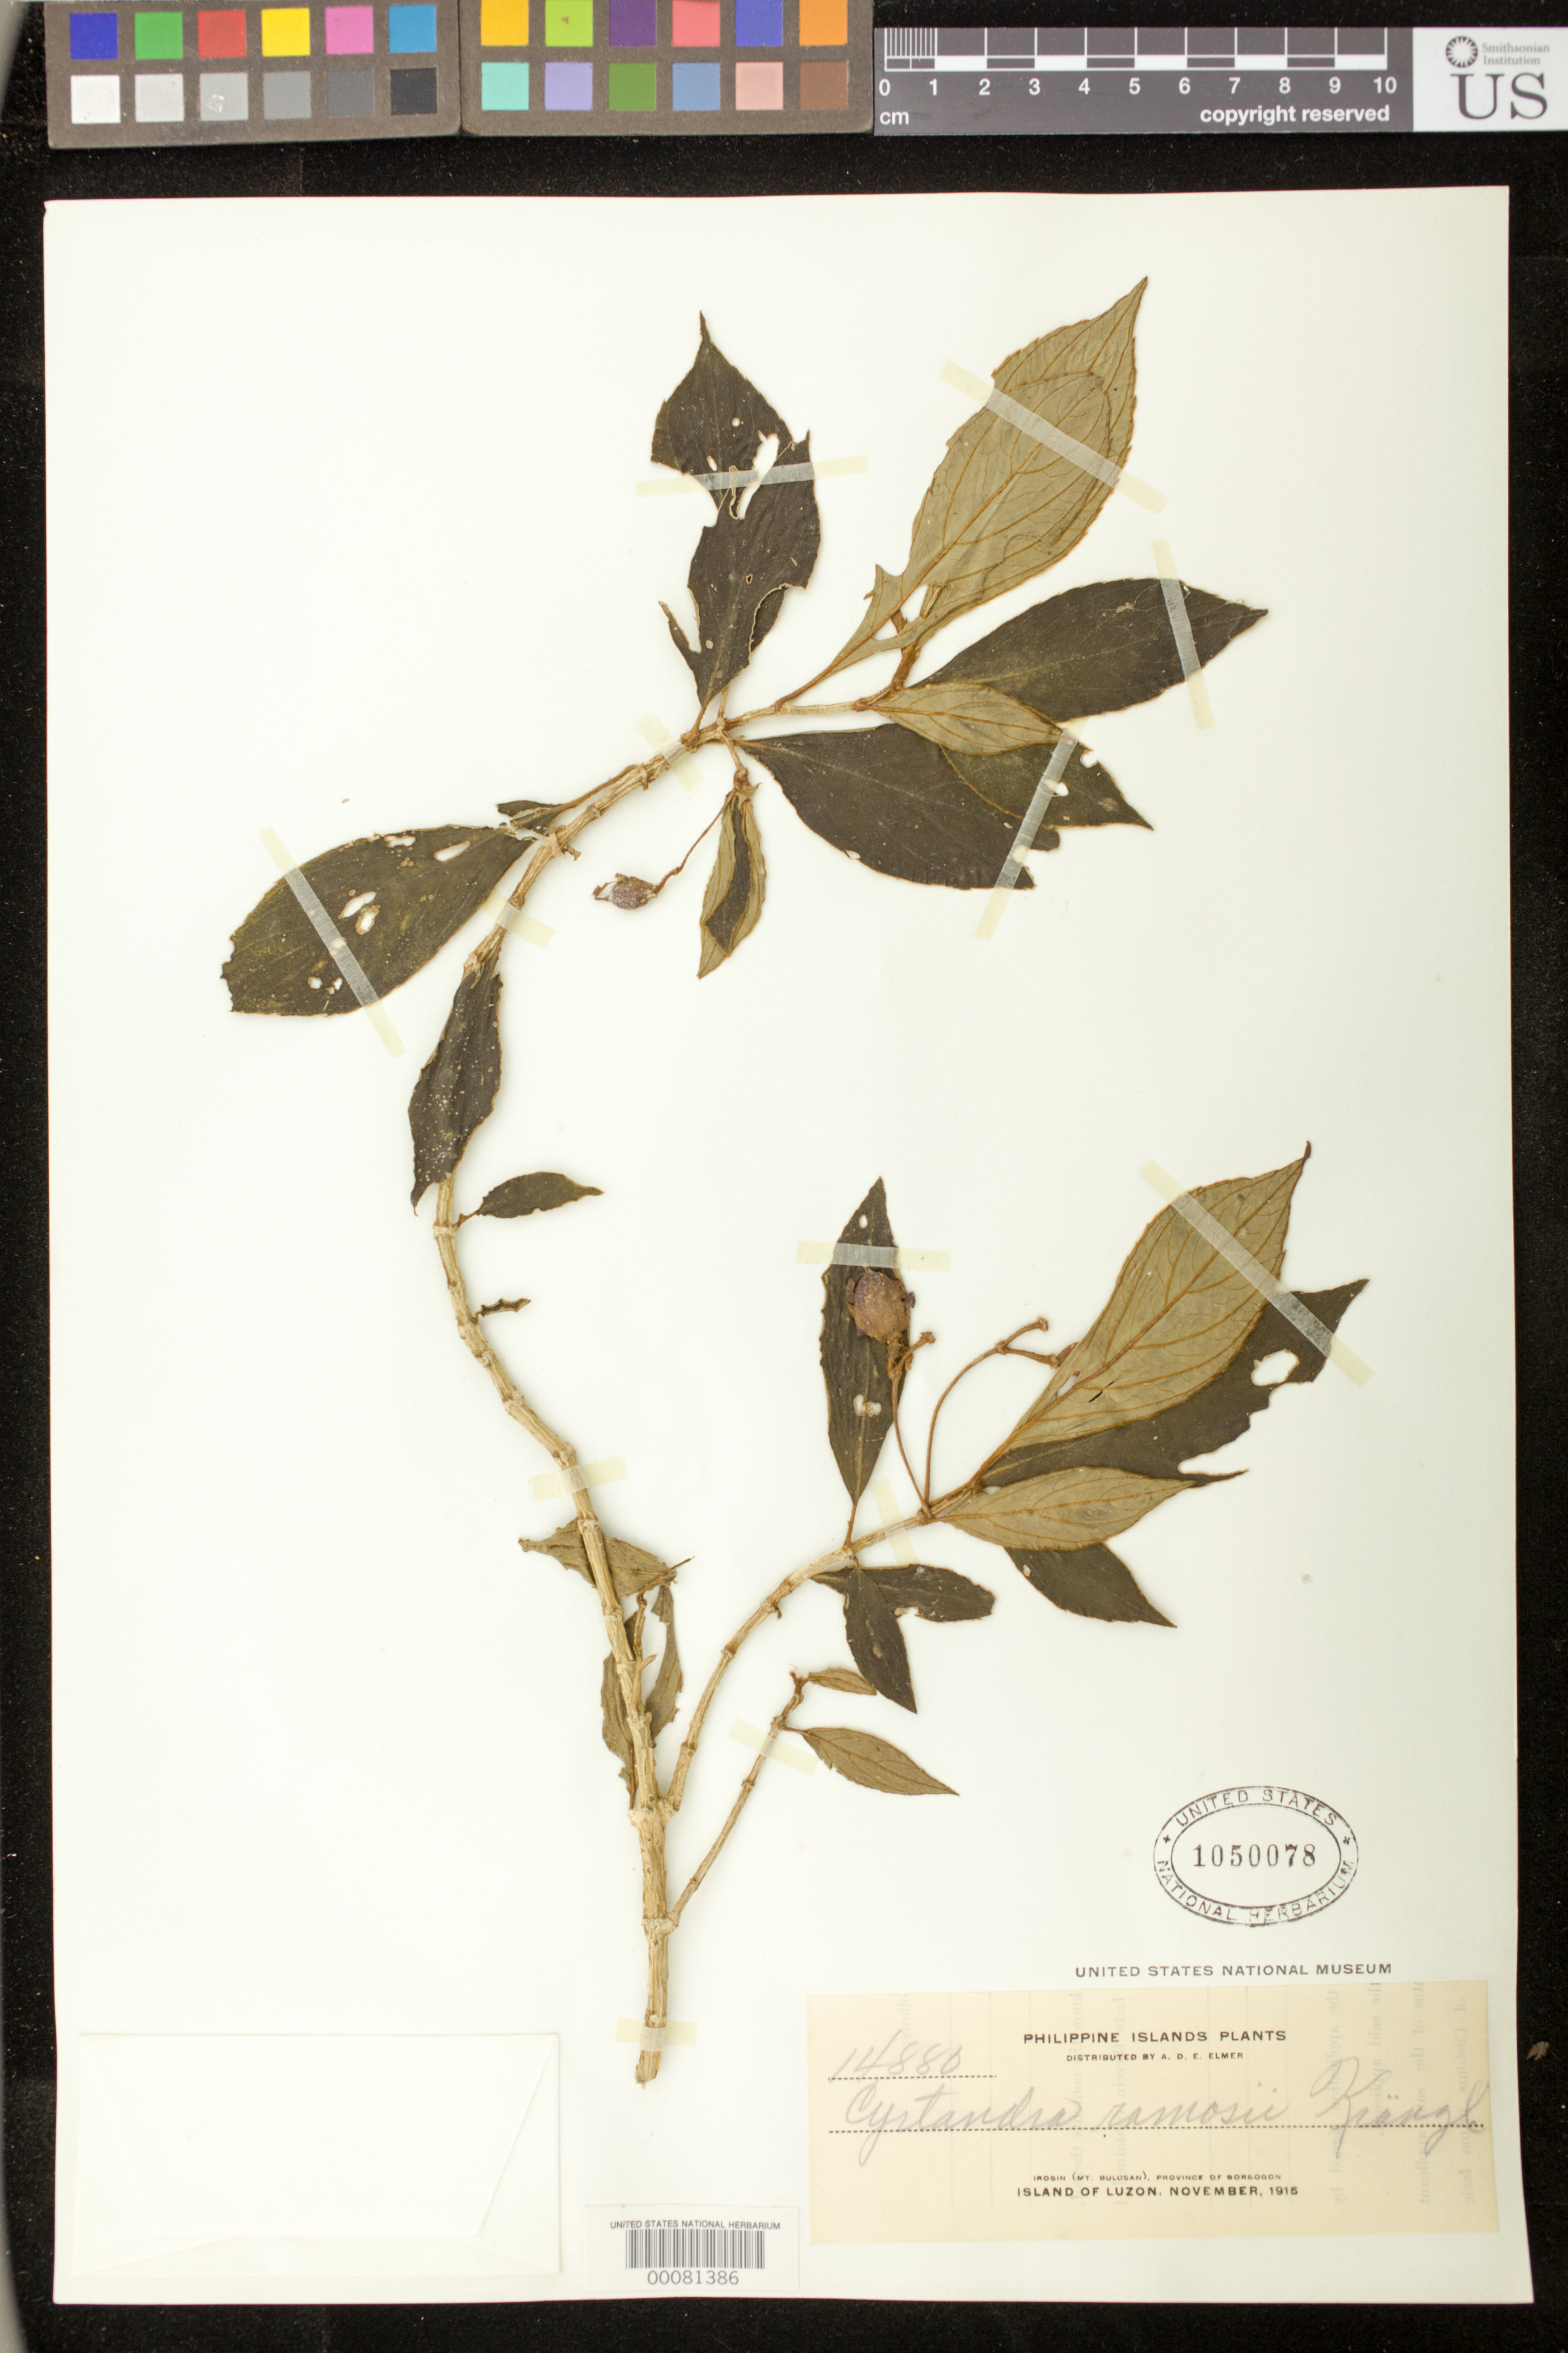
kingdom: Plantae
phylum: Tracheophyta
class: Magnoliopsida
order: Lamiales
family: Gesneriaceae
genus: Cyrtandra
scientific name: Cyrtandra ramosii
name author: Kraenzl.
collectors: A. D. E. Elmer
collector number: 14880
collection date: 1915-11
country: Philippines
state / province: Bicol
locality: Irosin (Mt. Bulusan), Province of Sorgogon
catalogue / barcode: US 1050078